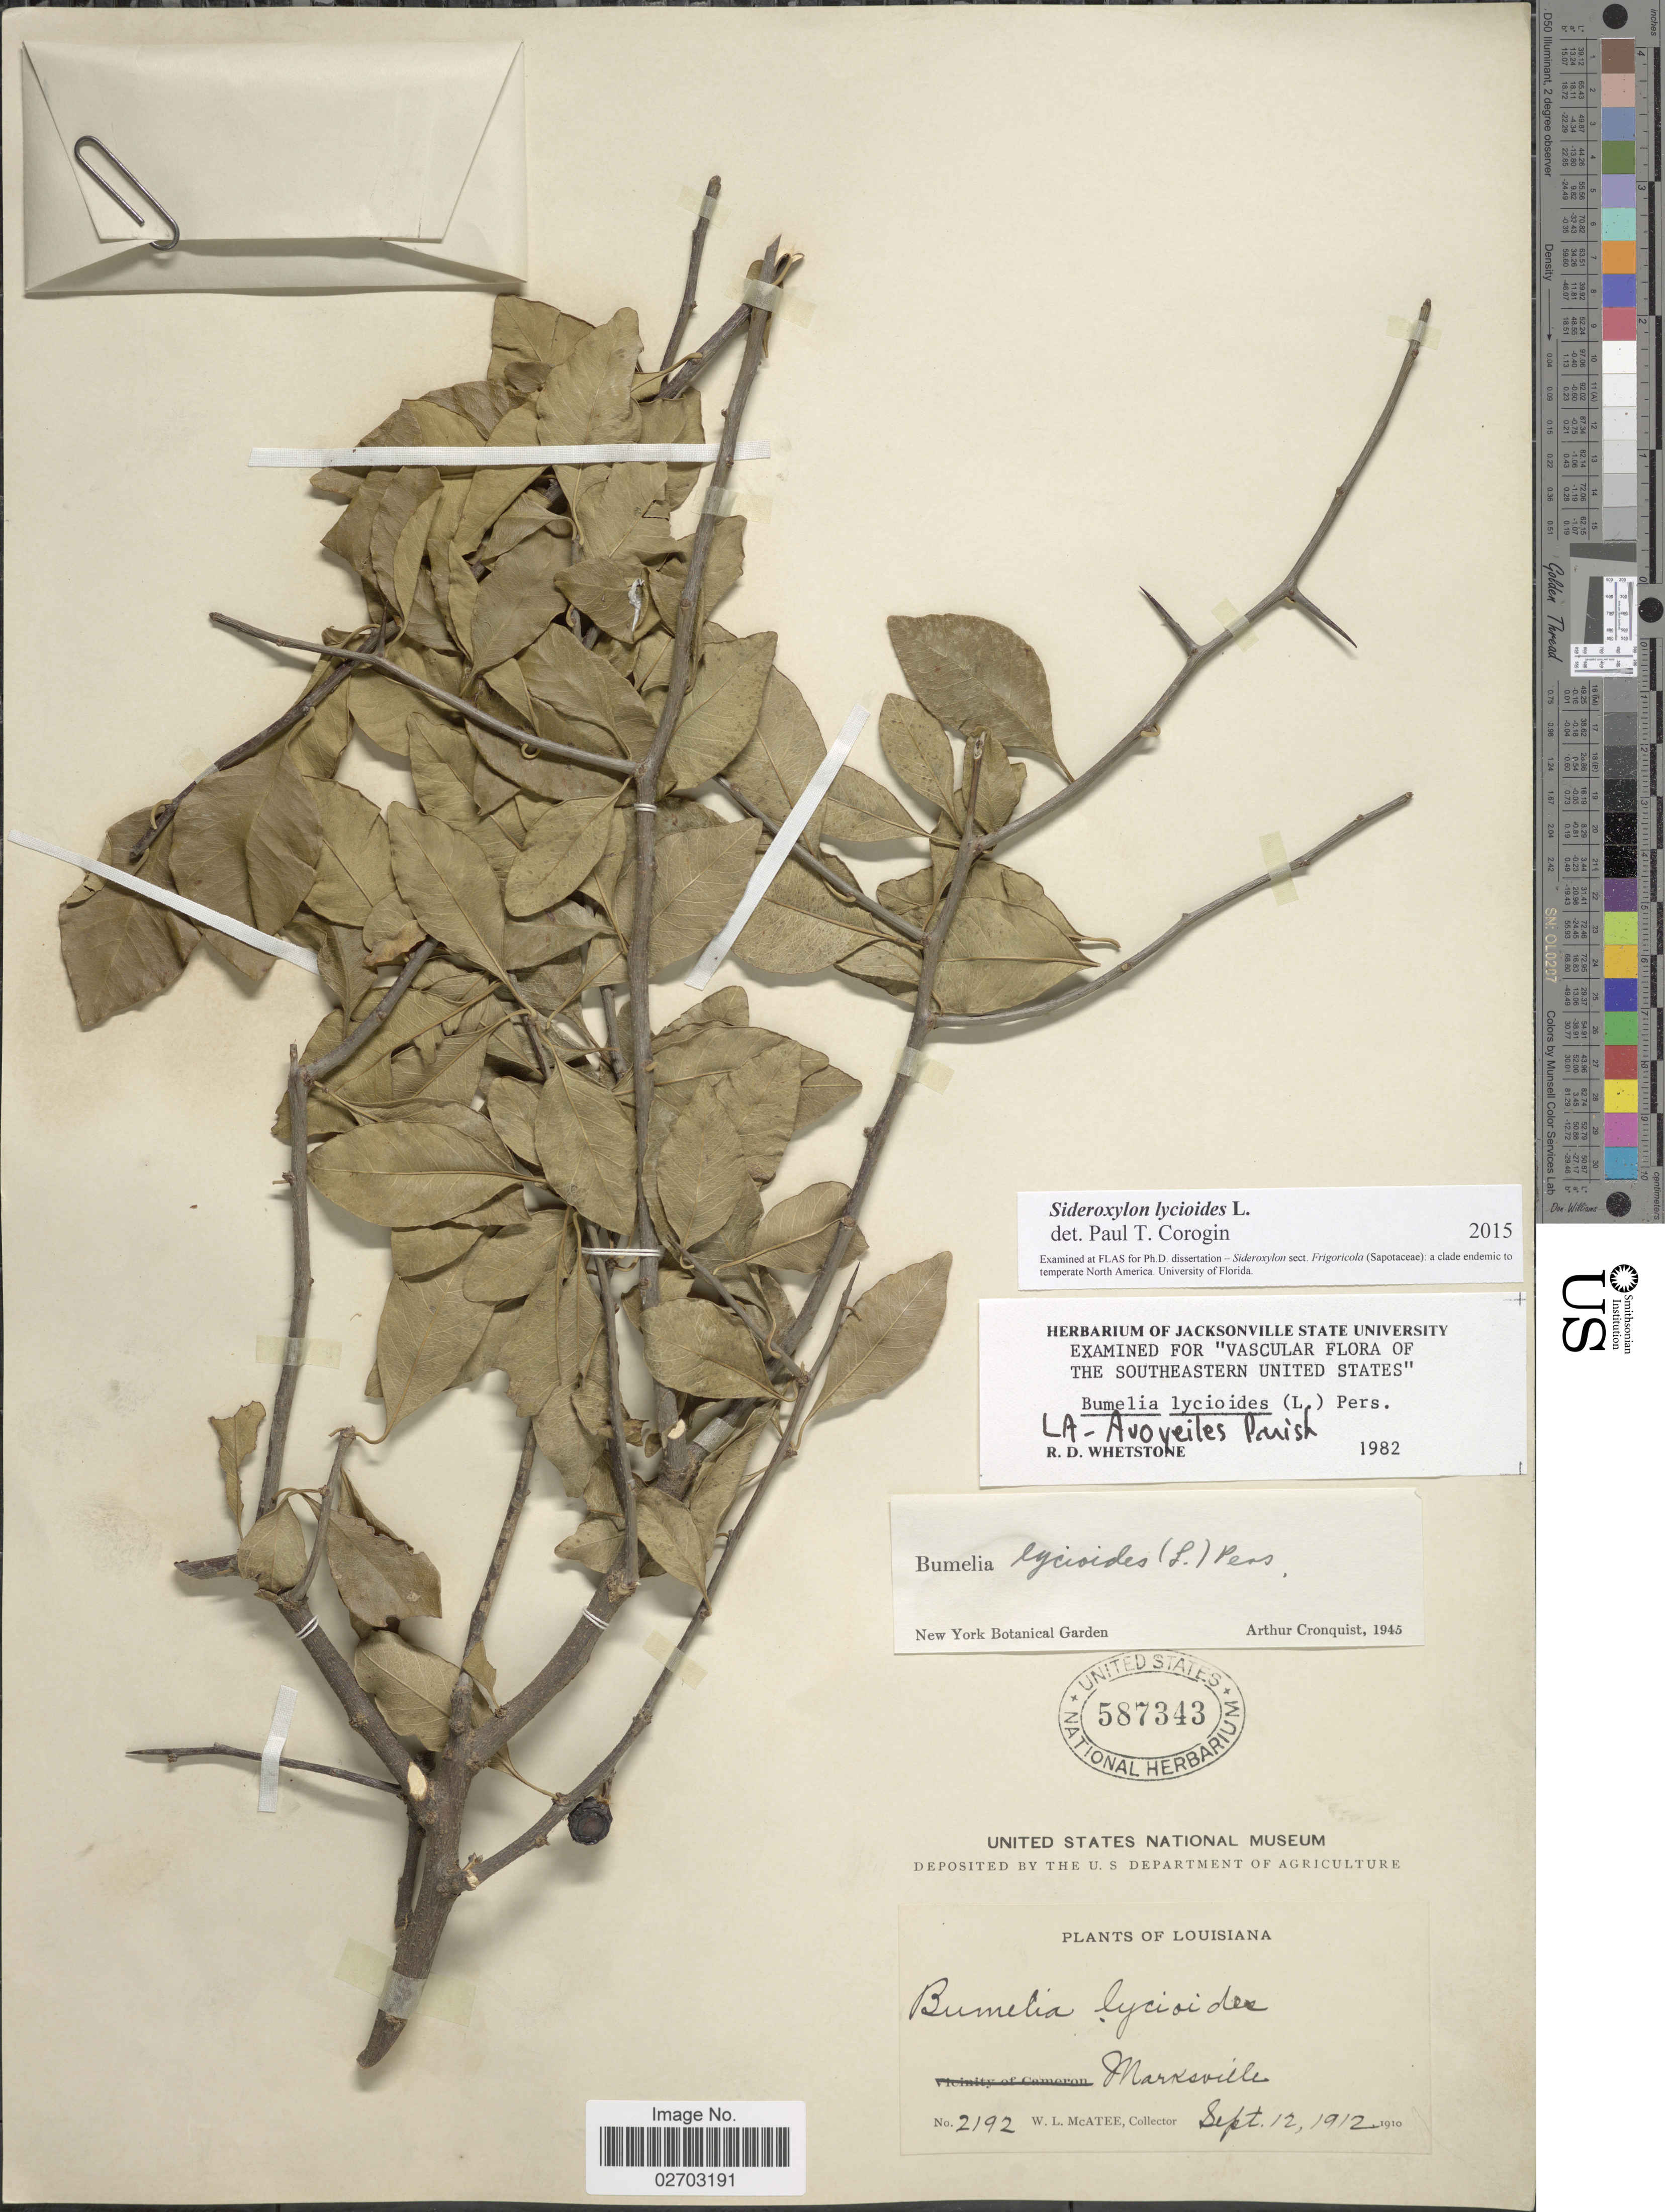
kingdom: Plantae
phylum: Tracheophyta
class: Magnoliopsida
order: Ericales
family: Sapotaceae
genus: Sideroxylon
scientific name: Sideroxylon lycioides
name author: L.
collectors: W. McAtee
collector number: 2192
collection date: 1912-09-12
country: United States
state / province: Louisiana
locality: Marksville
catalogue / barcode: US 587343